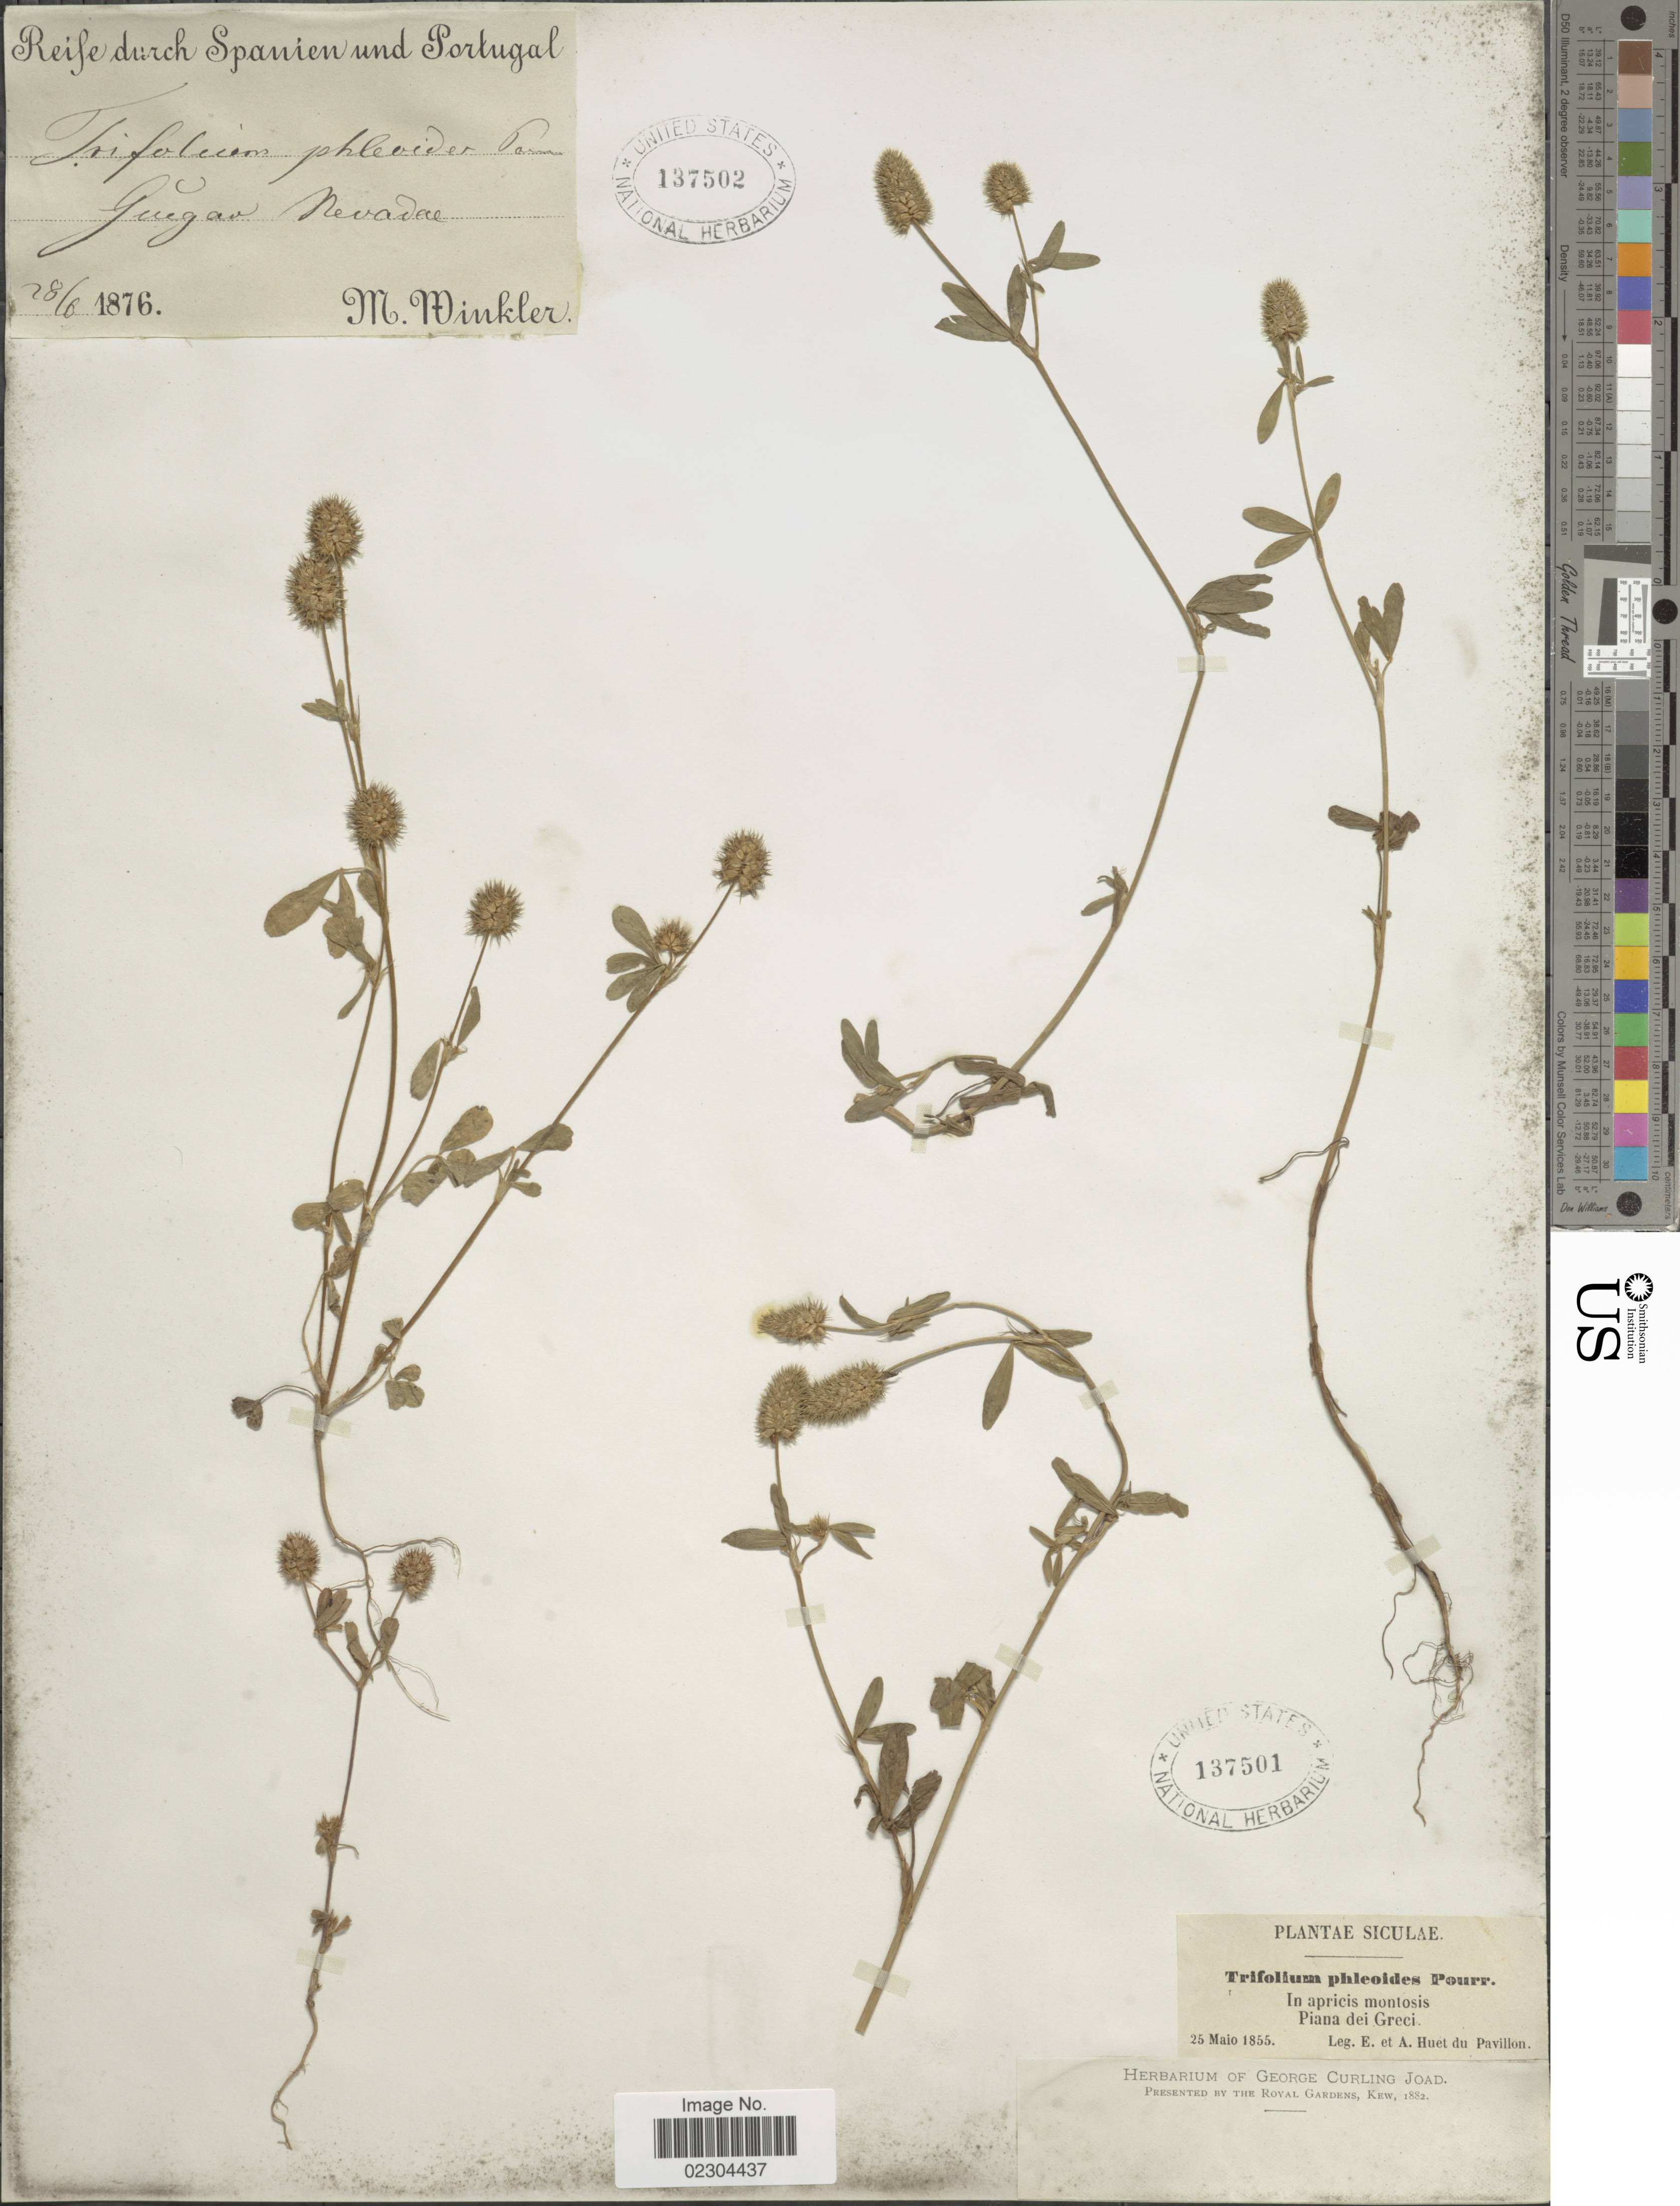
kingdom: Plantae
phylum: Tracheophyta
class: Magnoliopsida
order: Fabales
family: Fabaceae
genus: Trifolium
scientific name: Trifolium phleoides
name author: Willd.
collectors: M. Winkler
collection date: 1876-06-28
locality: Spanien und Portugal, Guegan Nevadee [interpreted]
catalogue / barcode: US 137502